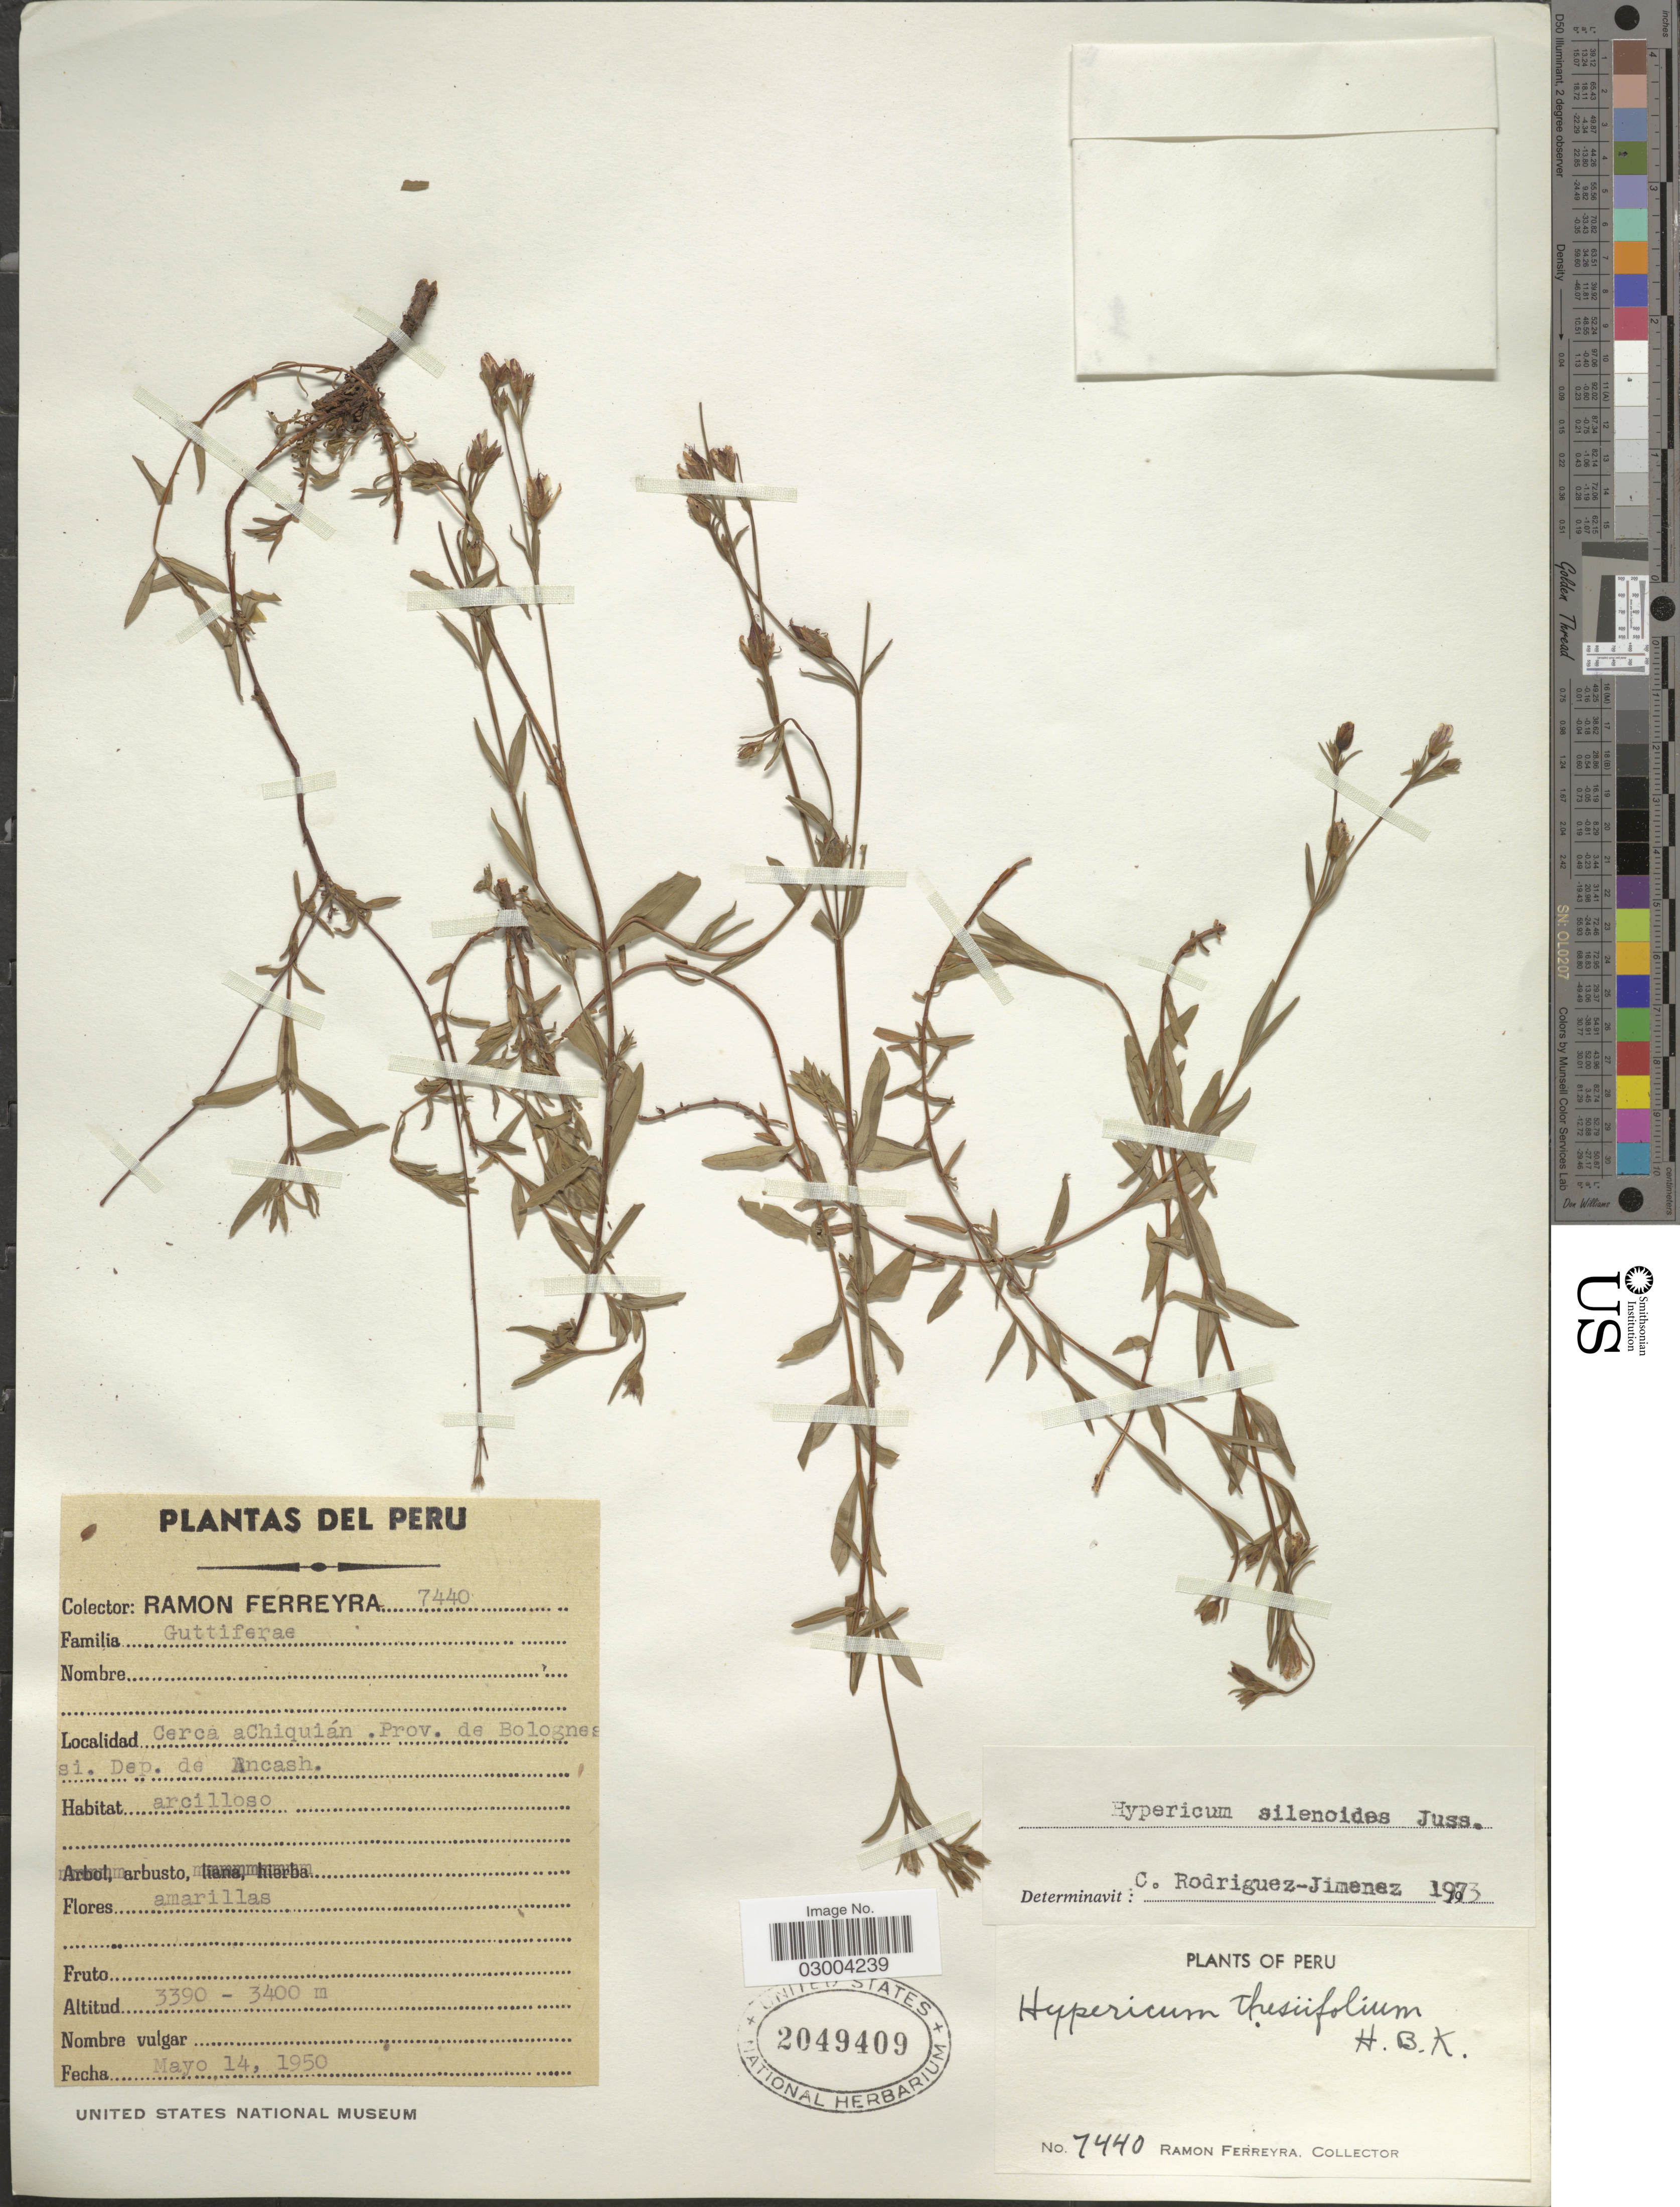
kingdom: Plantae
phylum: Tracheophyta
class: Magnoliopsida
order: Malpighiales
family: Hypericaceae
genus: Hypericum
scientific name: Hypericum silenoides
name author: Juss.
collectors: R. A. Ferreyra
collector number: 7440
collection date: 1950-05-14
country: Peru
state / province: Ancash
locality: Cerca aChiquián. Prov. de Bolognes si. Dep. de Ancash.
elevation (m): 3390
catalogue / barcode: US 2049409